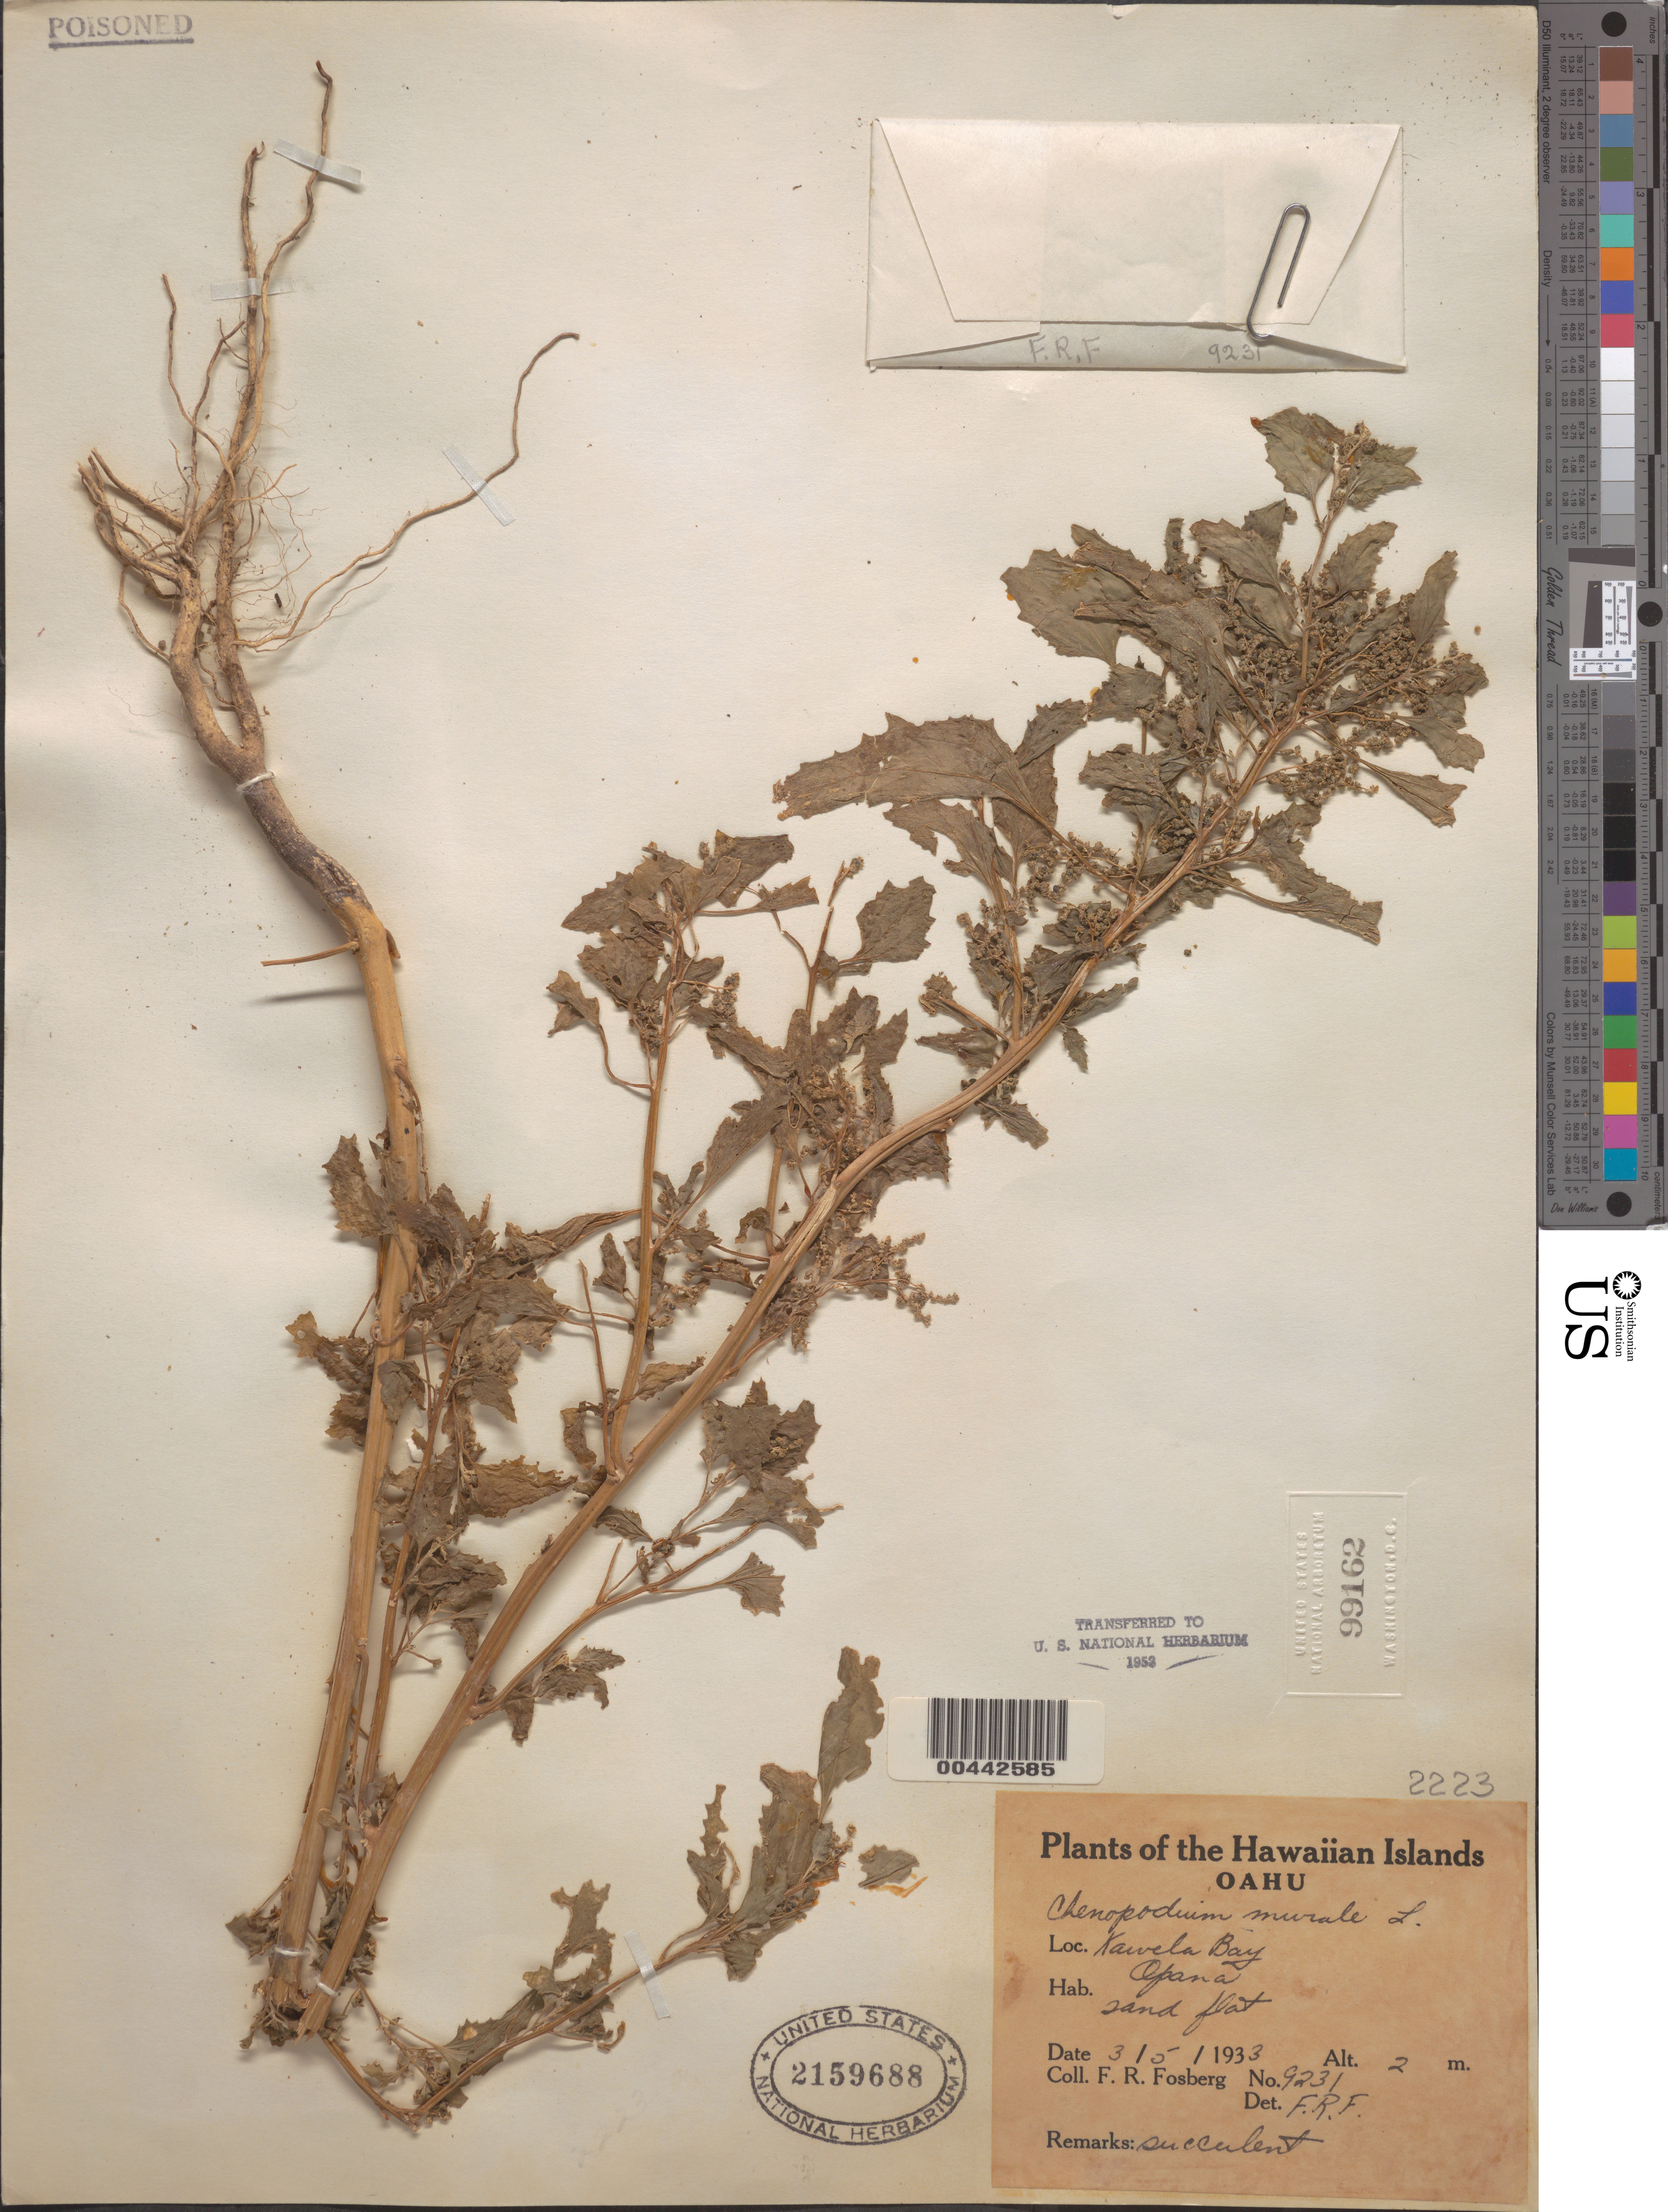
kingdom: Plantae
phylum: Tracheophyta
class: Magnoliopsida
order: Caryophyllales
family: Amaranthaceae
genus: Chenopodiastrum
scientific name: Chenopodiastrum murale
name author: (L.) S. Fuentes et al.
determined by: Wagner, W. L., (BOT), Smithsonian Institution - National Museum of Natural History (UNITED STATES)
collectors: F. R. Fosberg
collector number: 9231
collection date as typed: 3 May 1933 or 5 Mar 1933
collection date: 1933-03-05 or 1933-05-03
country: United States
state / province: Hawaii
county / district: Honolulu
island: Oahu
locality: Kawela Bay, Opana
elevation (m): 2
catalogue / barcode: US 2159688